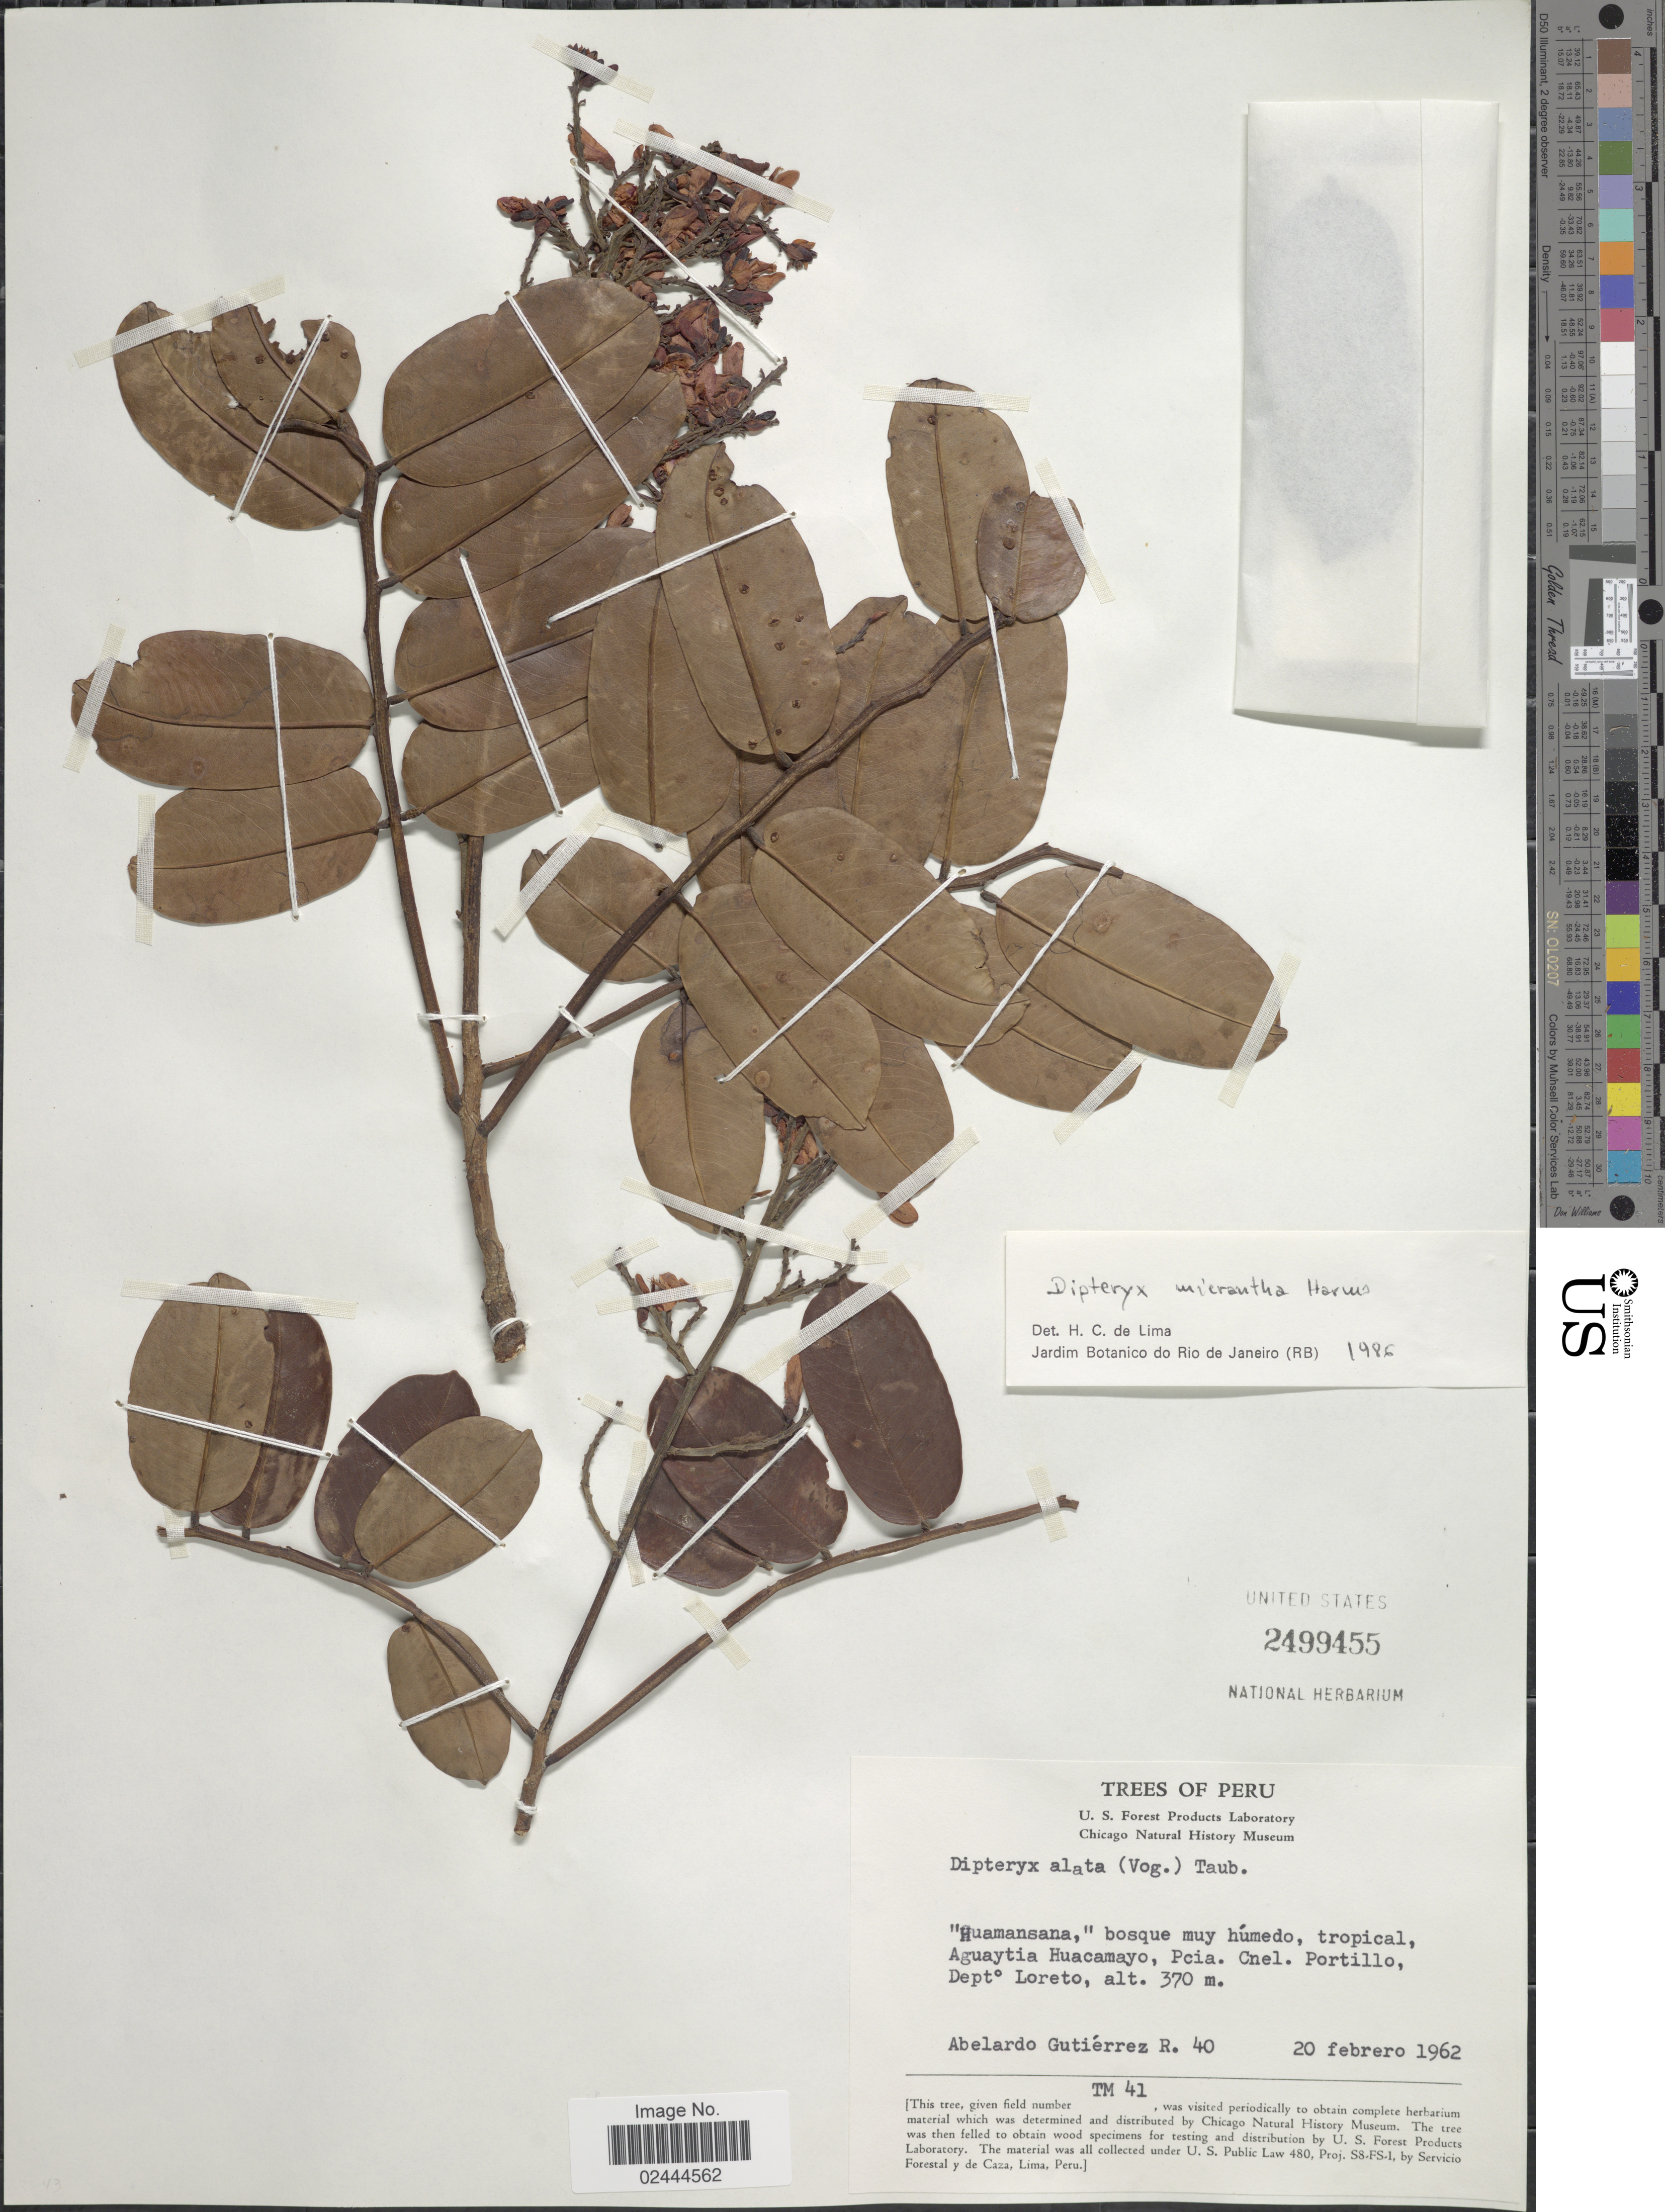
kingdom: Plantae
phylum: Tracheophyta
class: Magnoliopsida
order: Fabales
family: Fabaceae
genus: Dipteryx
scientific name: Dipteryx micrantha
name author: Harms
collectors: A. Gutiérrez R.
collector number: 40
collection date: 1962-02-20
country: Peru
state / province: Loreto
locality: Aguaytia, Huacamayo, Pcia. Cnel Portillo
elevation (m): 370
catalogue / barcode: US 2499455